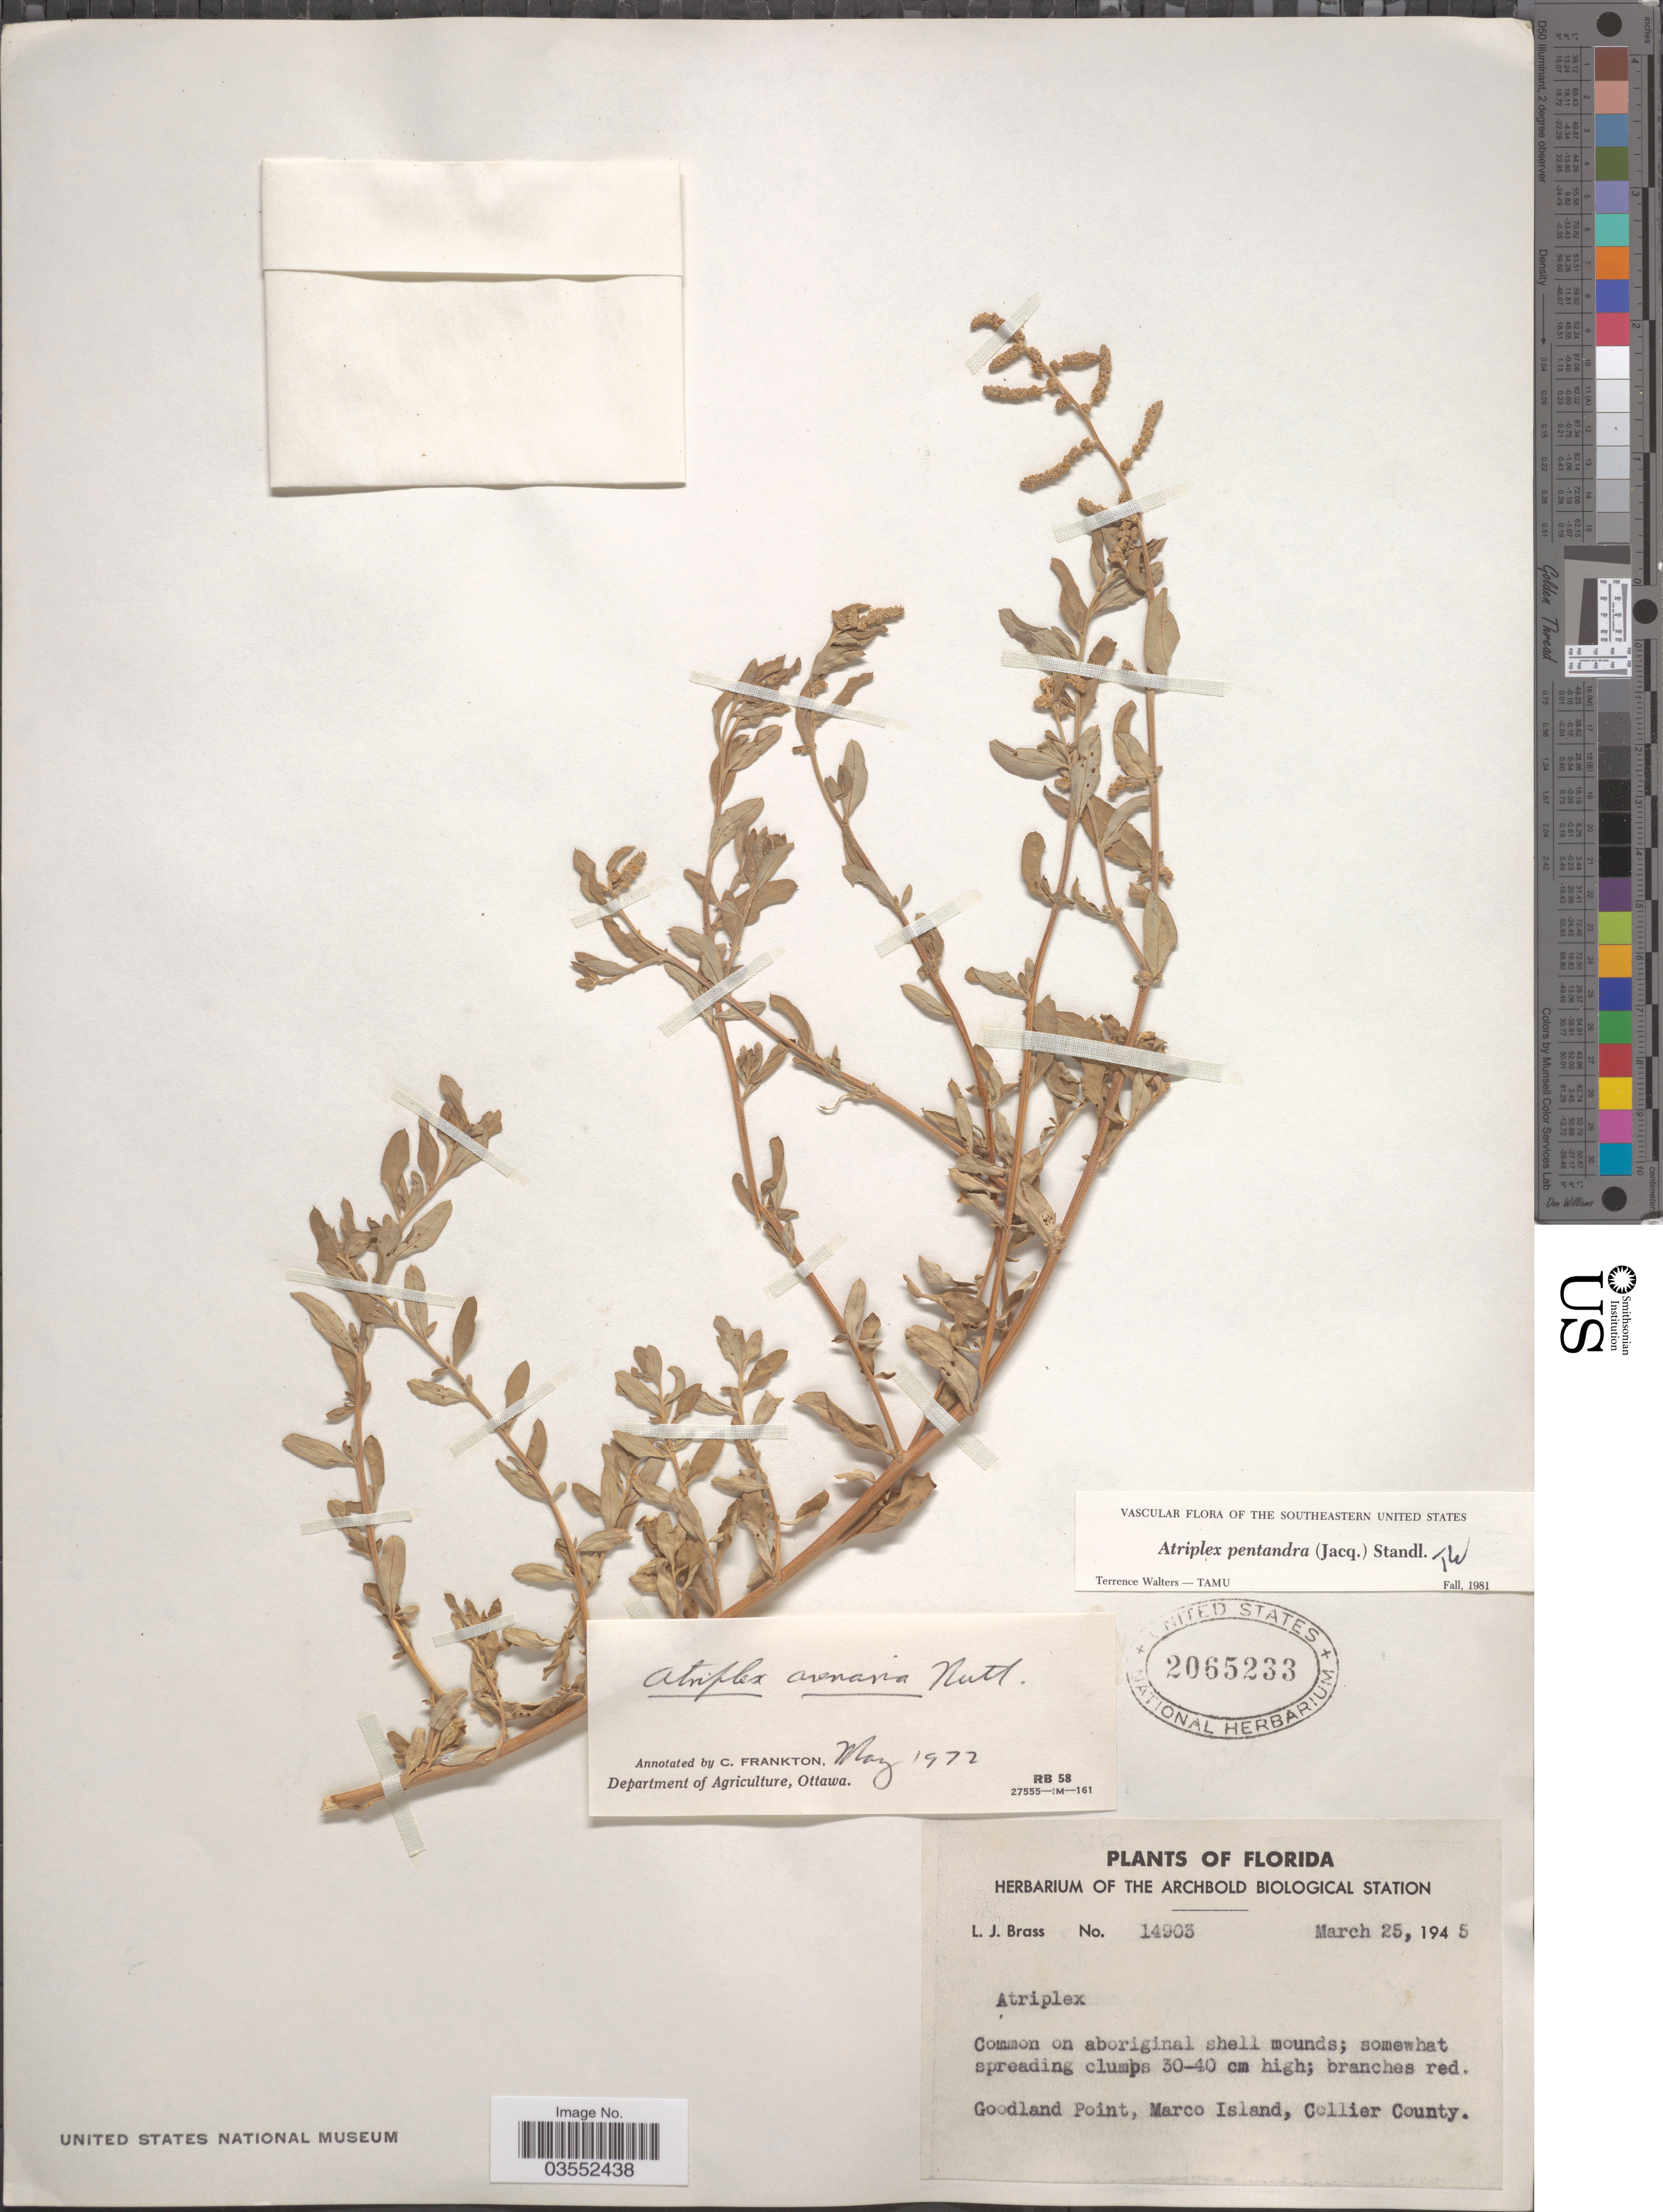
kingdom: Plantae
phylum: Tracheophyta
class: Magnoliopsida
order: Caryophyllales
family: Amaranthaceae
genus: Atriplex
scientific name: Atriplex pentandra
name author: (Jacq.) Standl.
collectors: L. J. Brass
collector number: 14903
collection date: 1945-03-25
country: United States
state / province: Florida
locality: Atriplex. Goodland Point, Marco Island, Collier County.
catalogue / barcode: US 2065233